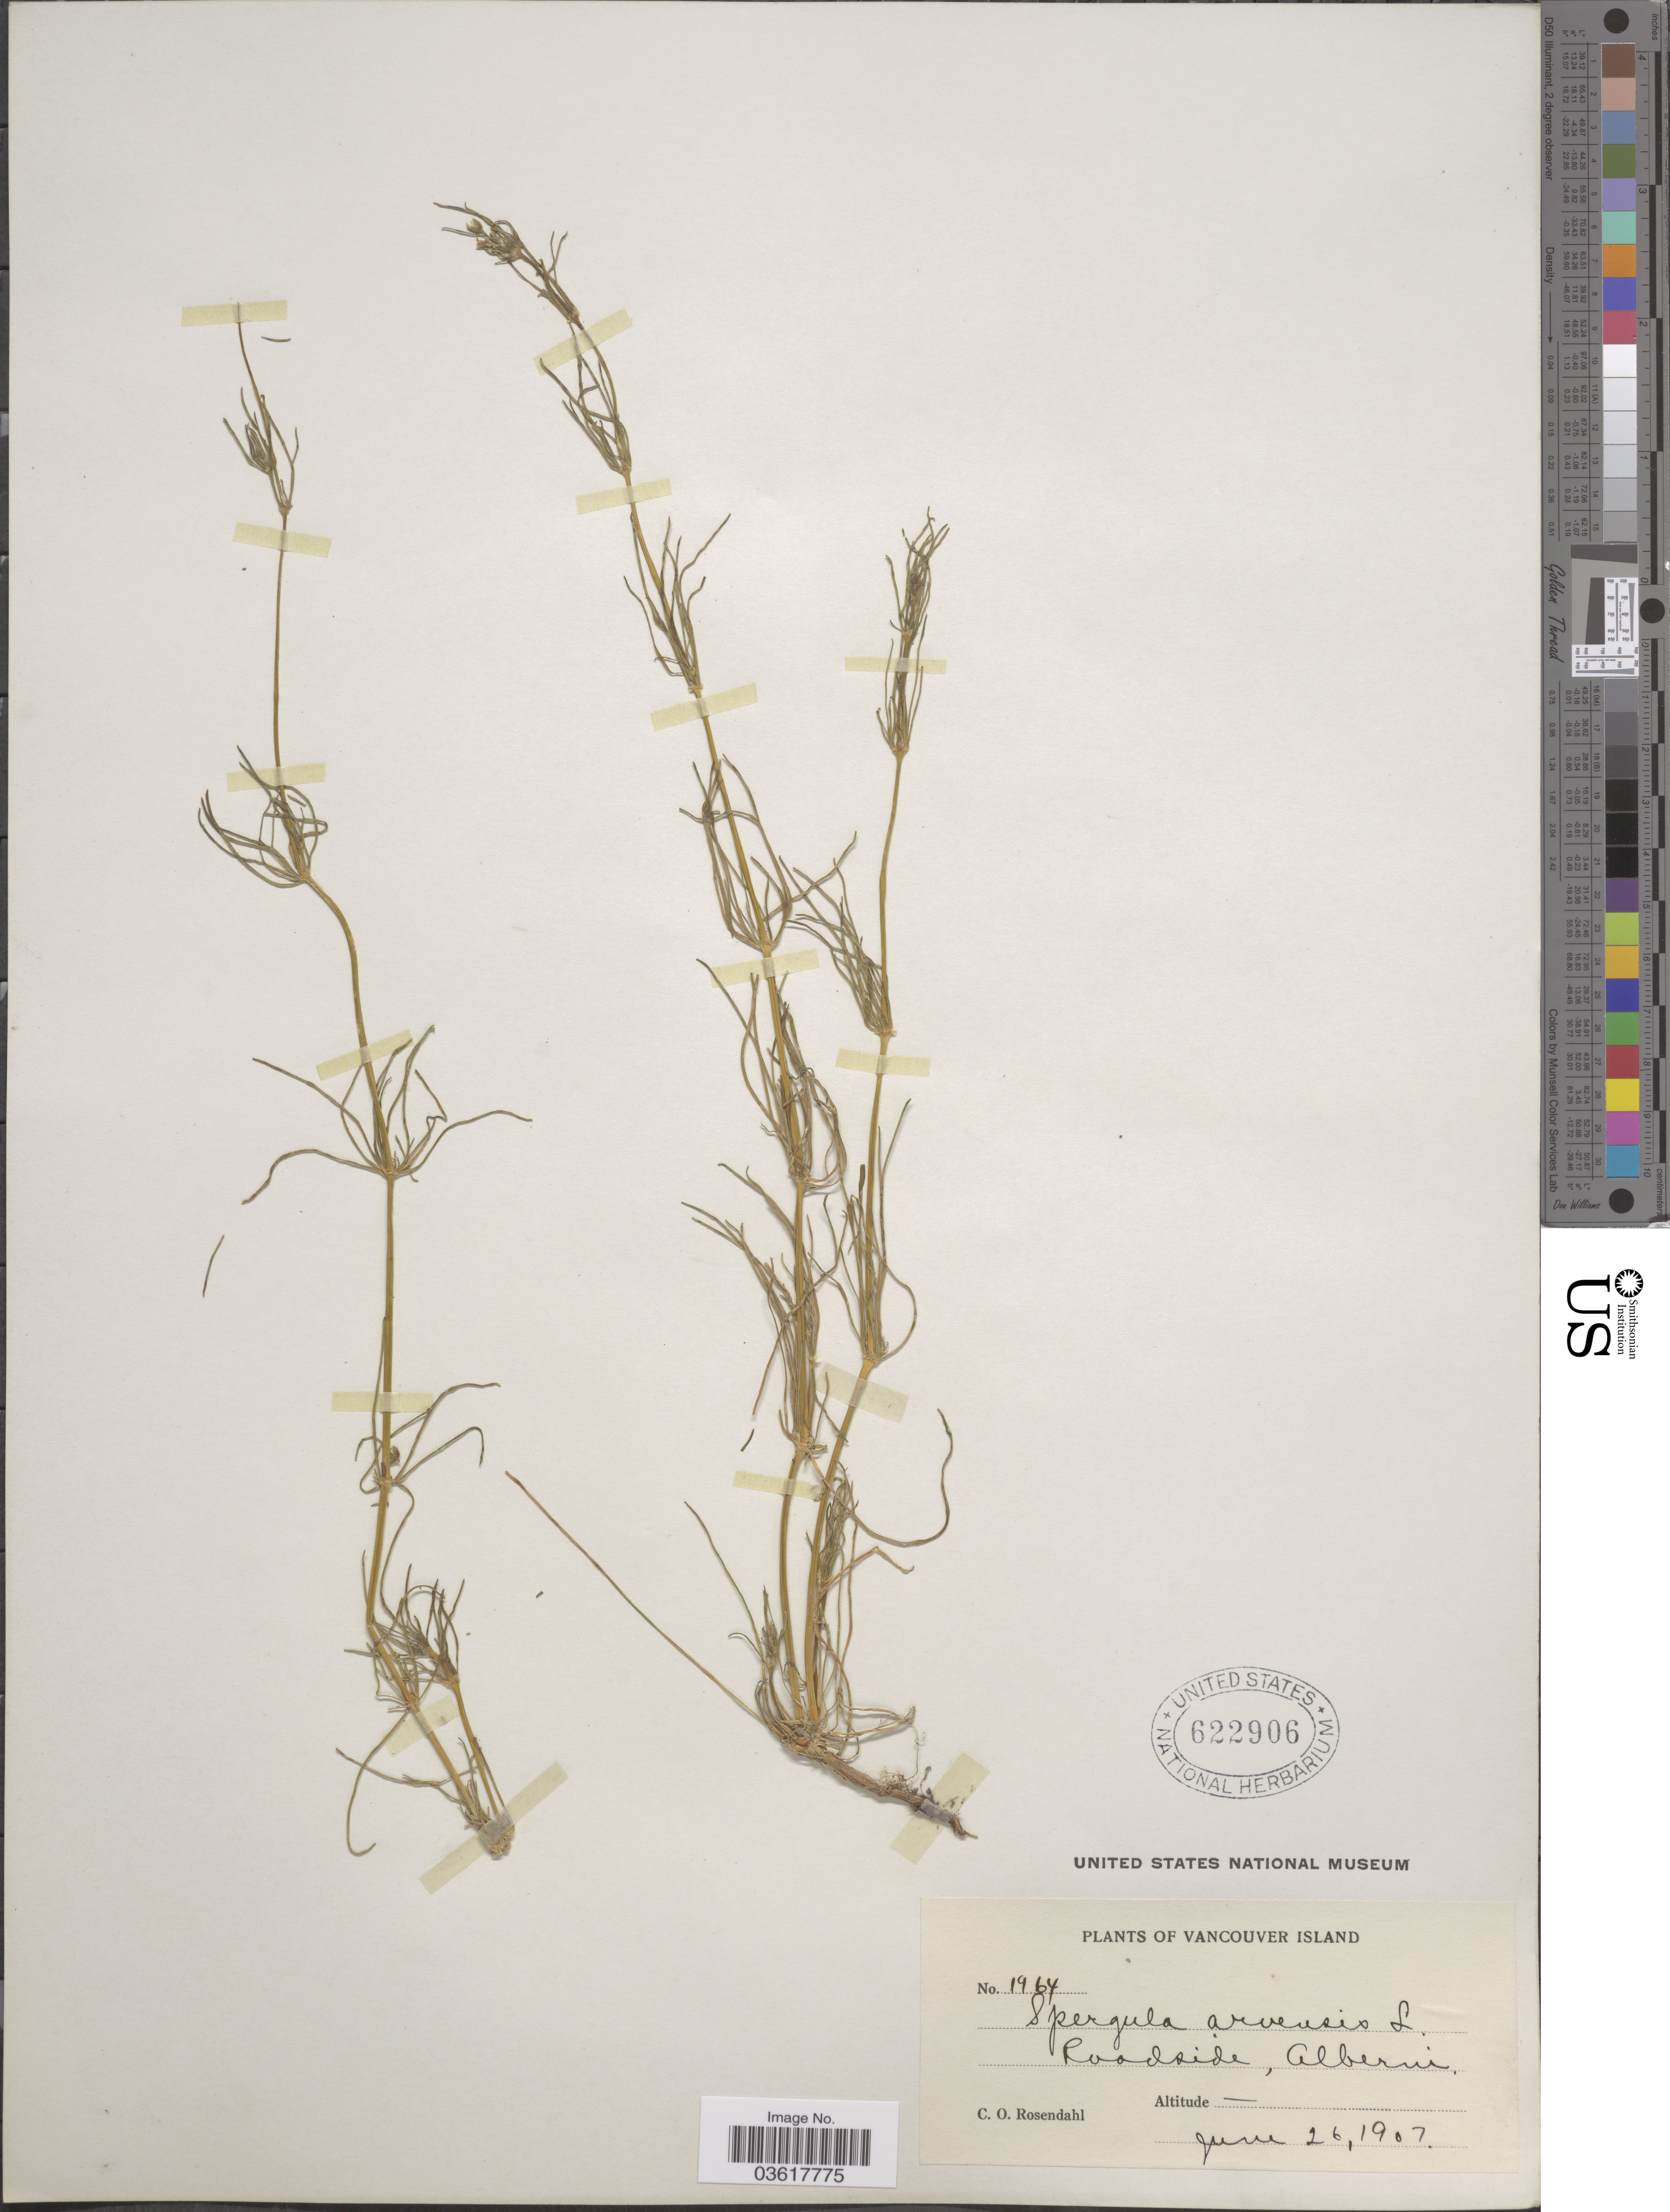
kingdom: Plantae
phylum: Tracheophyta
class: Magnoliopsida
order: Caryophyllales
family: Caryophyllaceae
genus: Spergula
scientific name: Spergula arvensis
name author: L.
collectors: C. O. Rosendahl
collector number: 1964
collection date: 1907-06-26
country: Canada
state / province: British Columbia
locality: Vancouver Island. Roadside, Alberni.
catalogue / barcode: US 622906